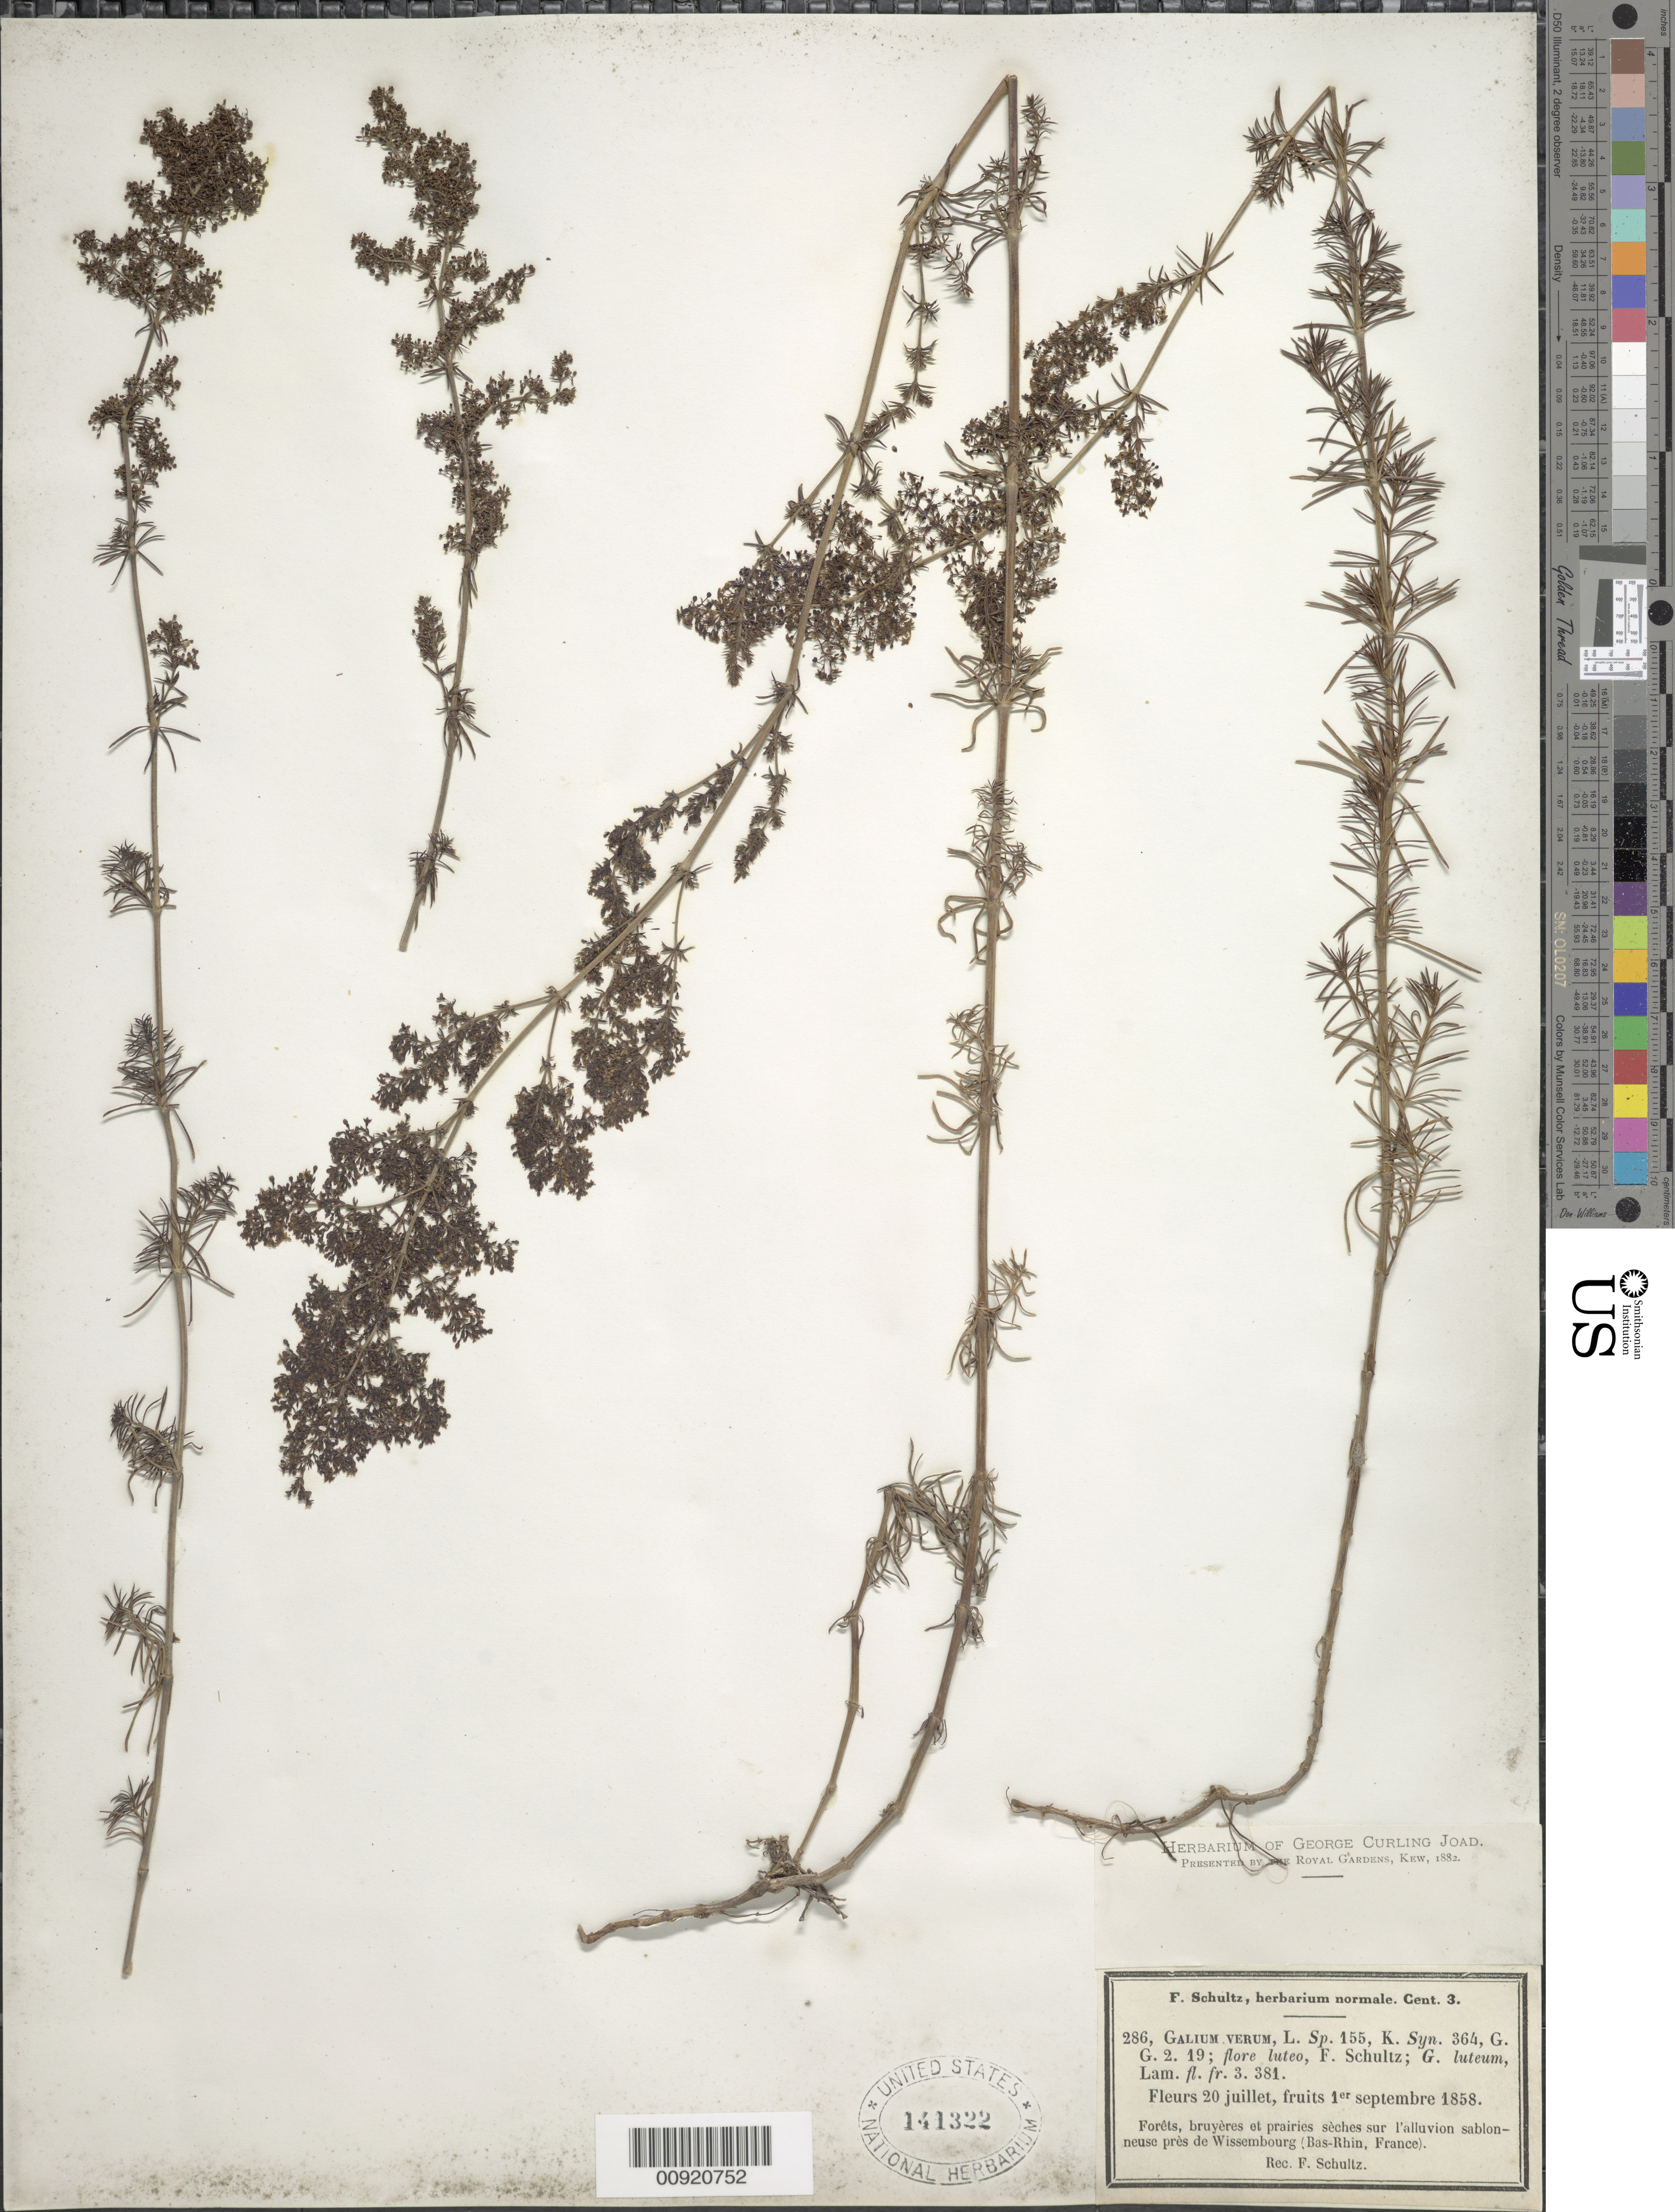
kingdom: Plantae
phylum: Tracheophyta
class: Magnoliopsida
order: Gentianales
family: Rubiaceae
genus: Galium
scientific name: Galium verum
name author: L.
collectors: F. Schultz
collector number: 286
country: France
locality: Forêts, bruyêres et prairies sèches sur l'alluvion sablon-neuse près de Wissembourgh (Bas-Rhin, France)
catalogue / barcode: US 141322